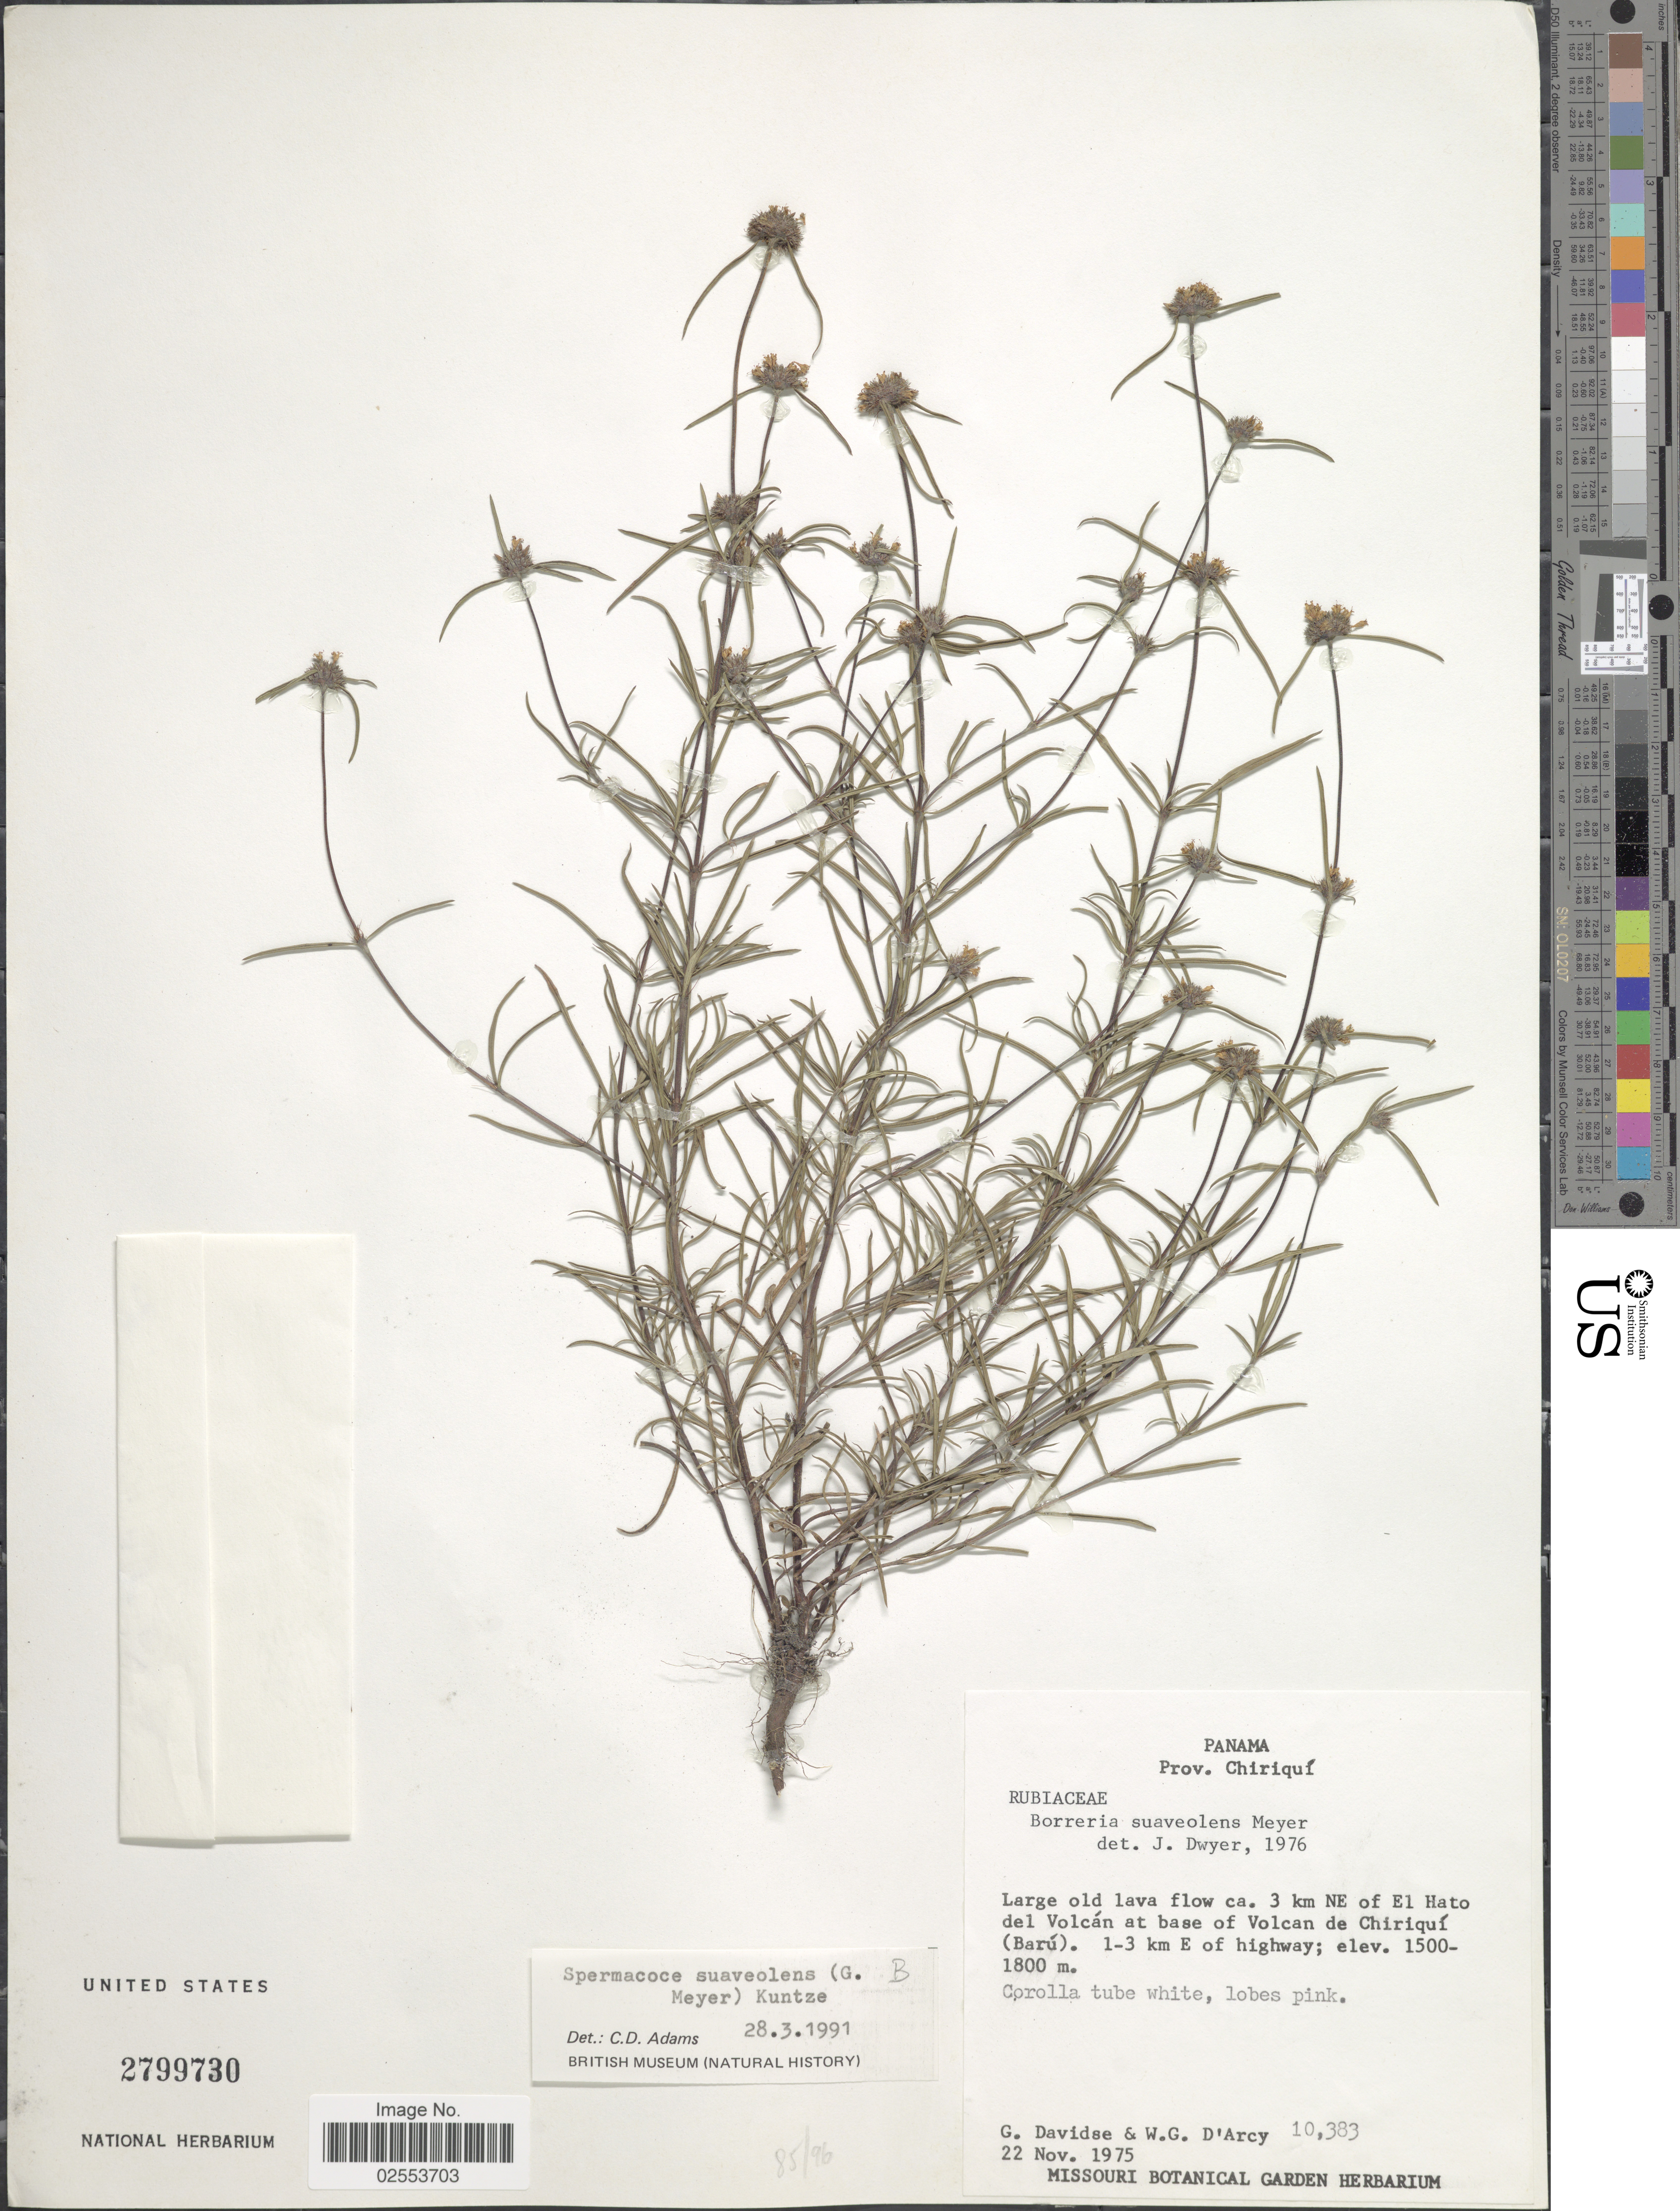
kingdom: Plantae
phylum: Tracheophyta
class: Magnoliopsida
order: Gentianales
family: Rubiaceae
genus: Spermacoce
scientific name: Spermacoce suaveolens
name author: (G. Mey.) Kuntze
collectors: G. Davidse & W. G. D'Arcy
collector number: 10383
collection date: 1975-11-22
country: Panama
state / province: Chiriqui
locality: Large old lava flow ca. 3 km NE of El Hato del Volcan at base of Volcan de Chiriqui (Baru), 1-3 km E of highway.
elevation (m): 1500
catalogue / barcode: US 2799730